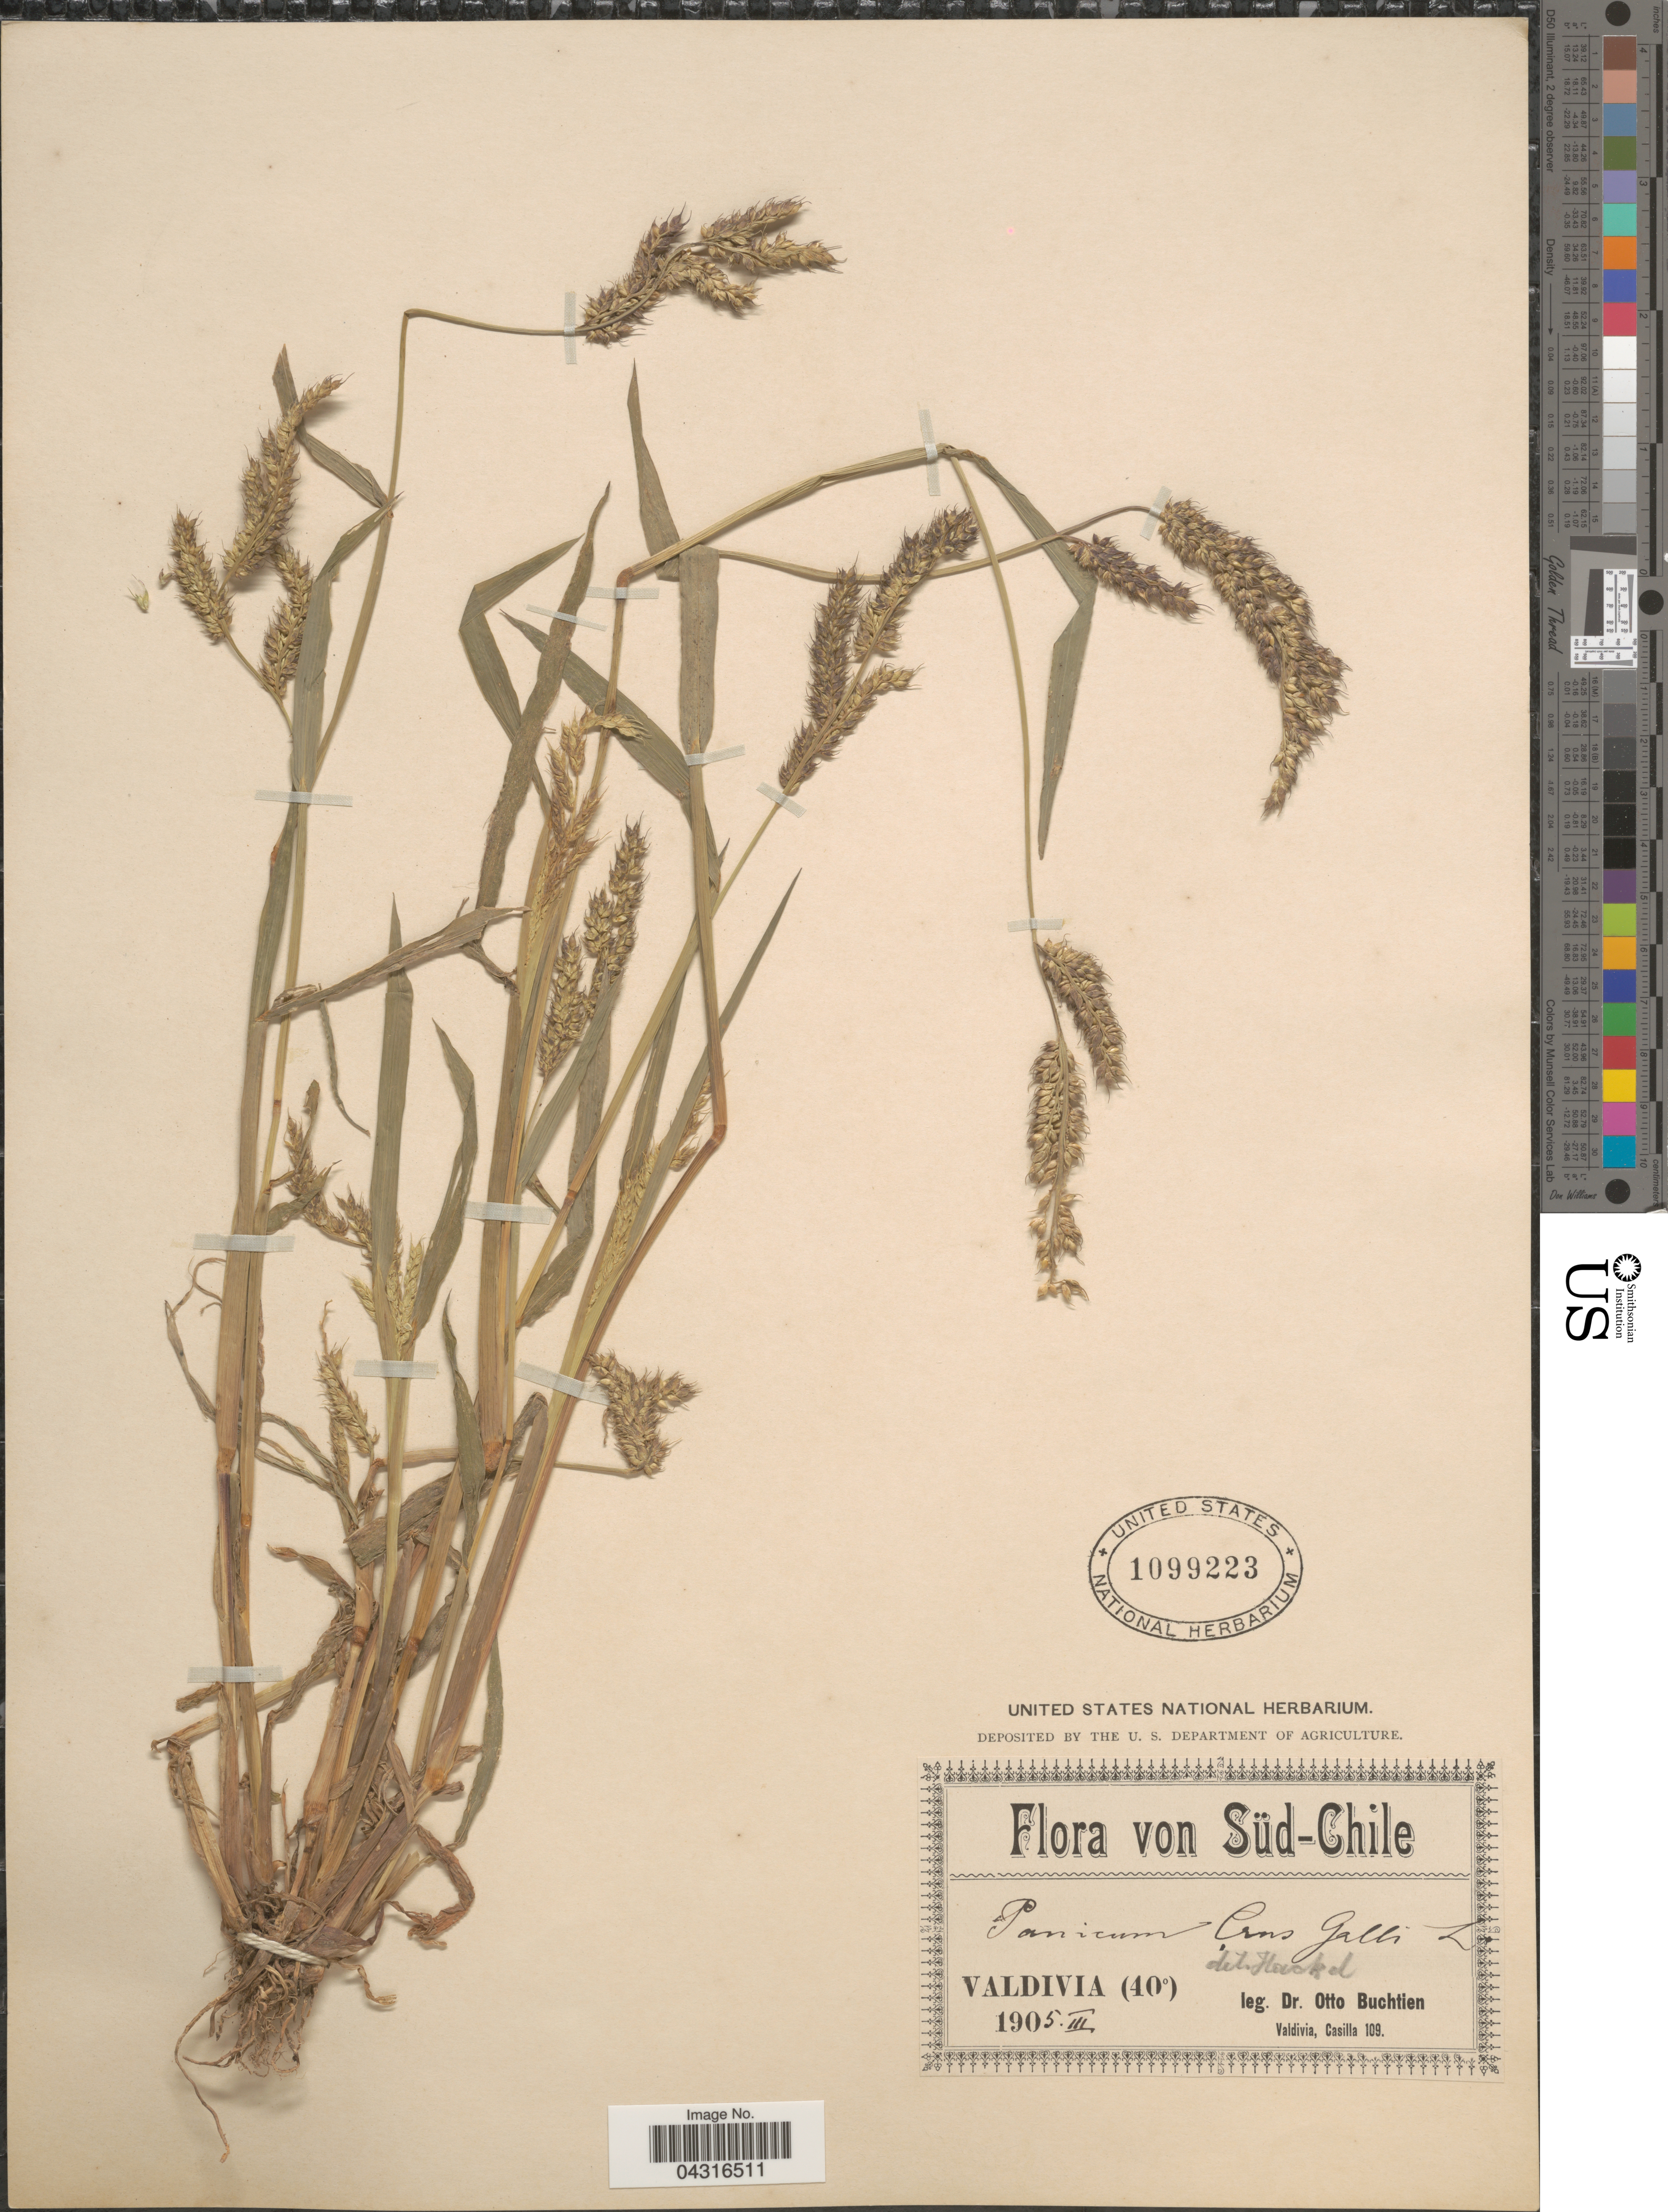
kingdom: Plantae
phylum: Tracheophyta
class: Liliopsida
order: Poales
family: Poaceae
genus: Echinochloa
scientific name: Echinochloa crus-galli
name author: (L.) P. Beauv.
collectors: O. Buchtien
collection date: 1905-03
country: Chile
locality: Süd-Chile. Valdivia.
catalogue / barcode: US 1099223